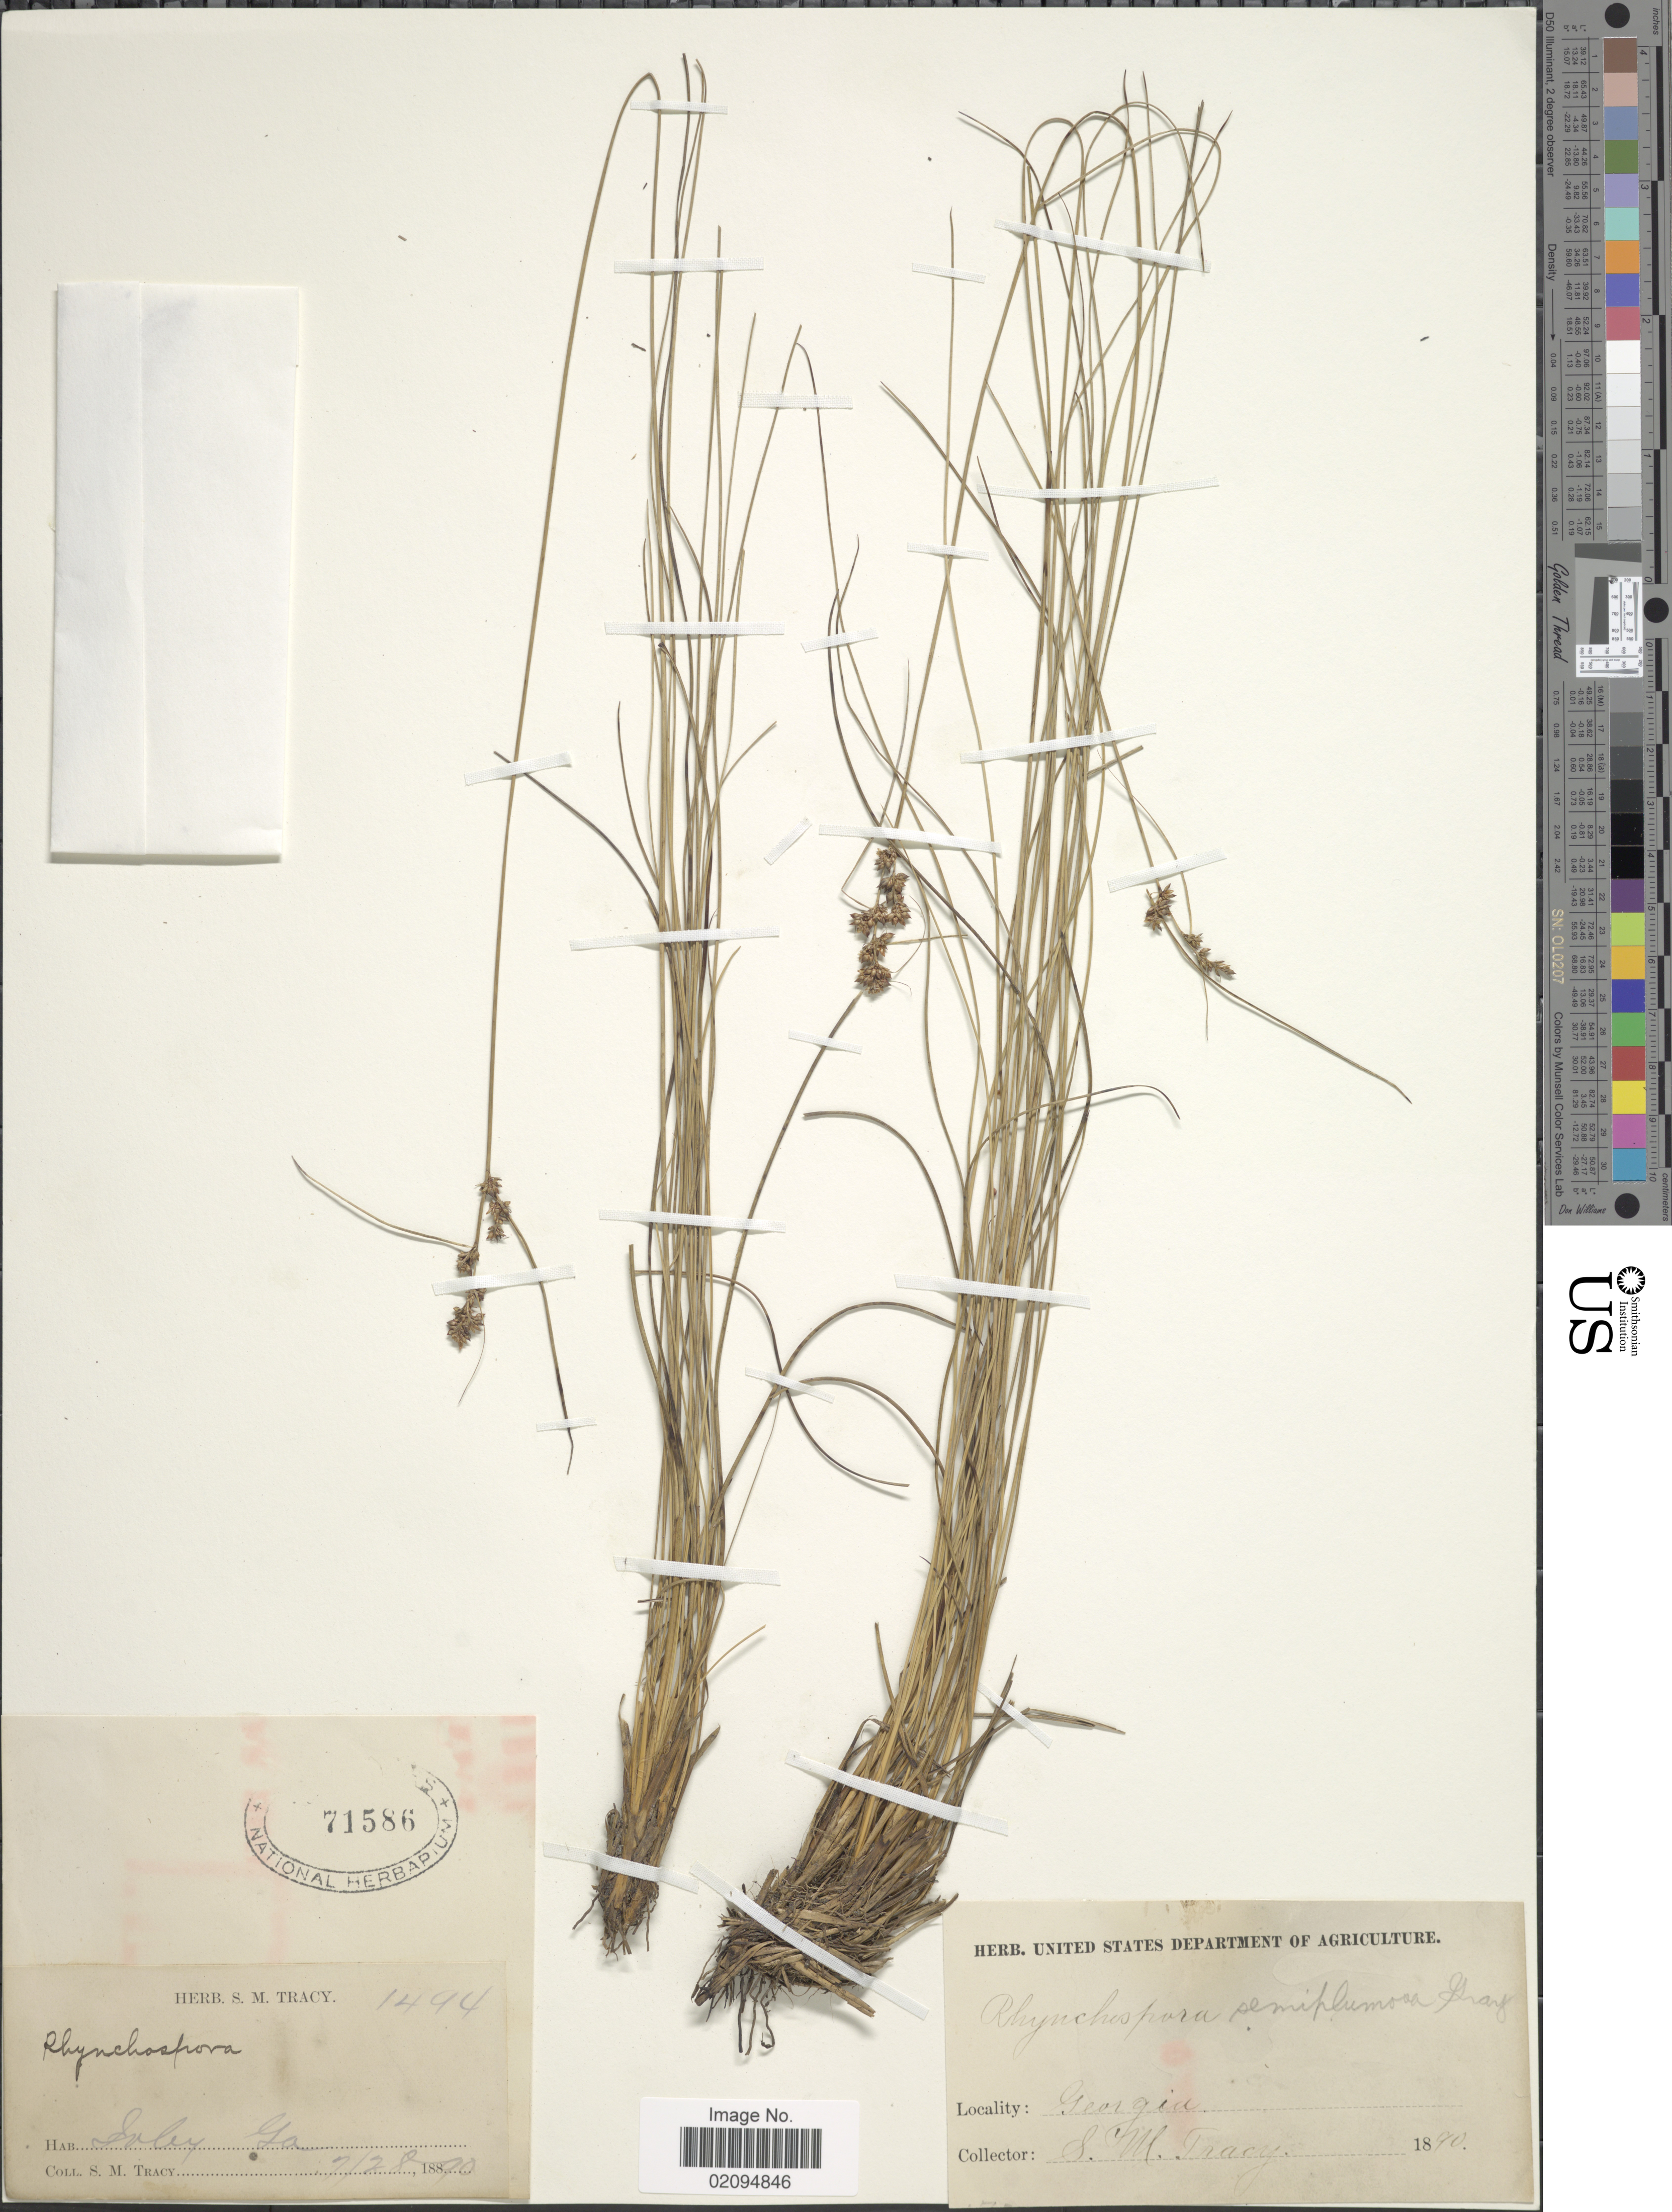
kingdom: Plantae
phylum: Tracheophyta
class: Liliopsida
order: Poales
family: Cyperaceae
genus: Rhynchospora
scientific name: Rhynchospora pleiantha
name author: (Kük.) Gale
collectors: S. M. Tracy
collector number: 1499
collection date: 1890-07-28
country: United States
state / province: Georgia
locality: Irby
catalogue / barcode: US 71586